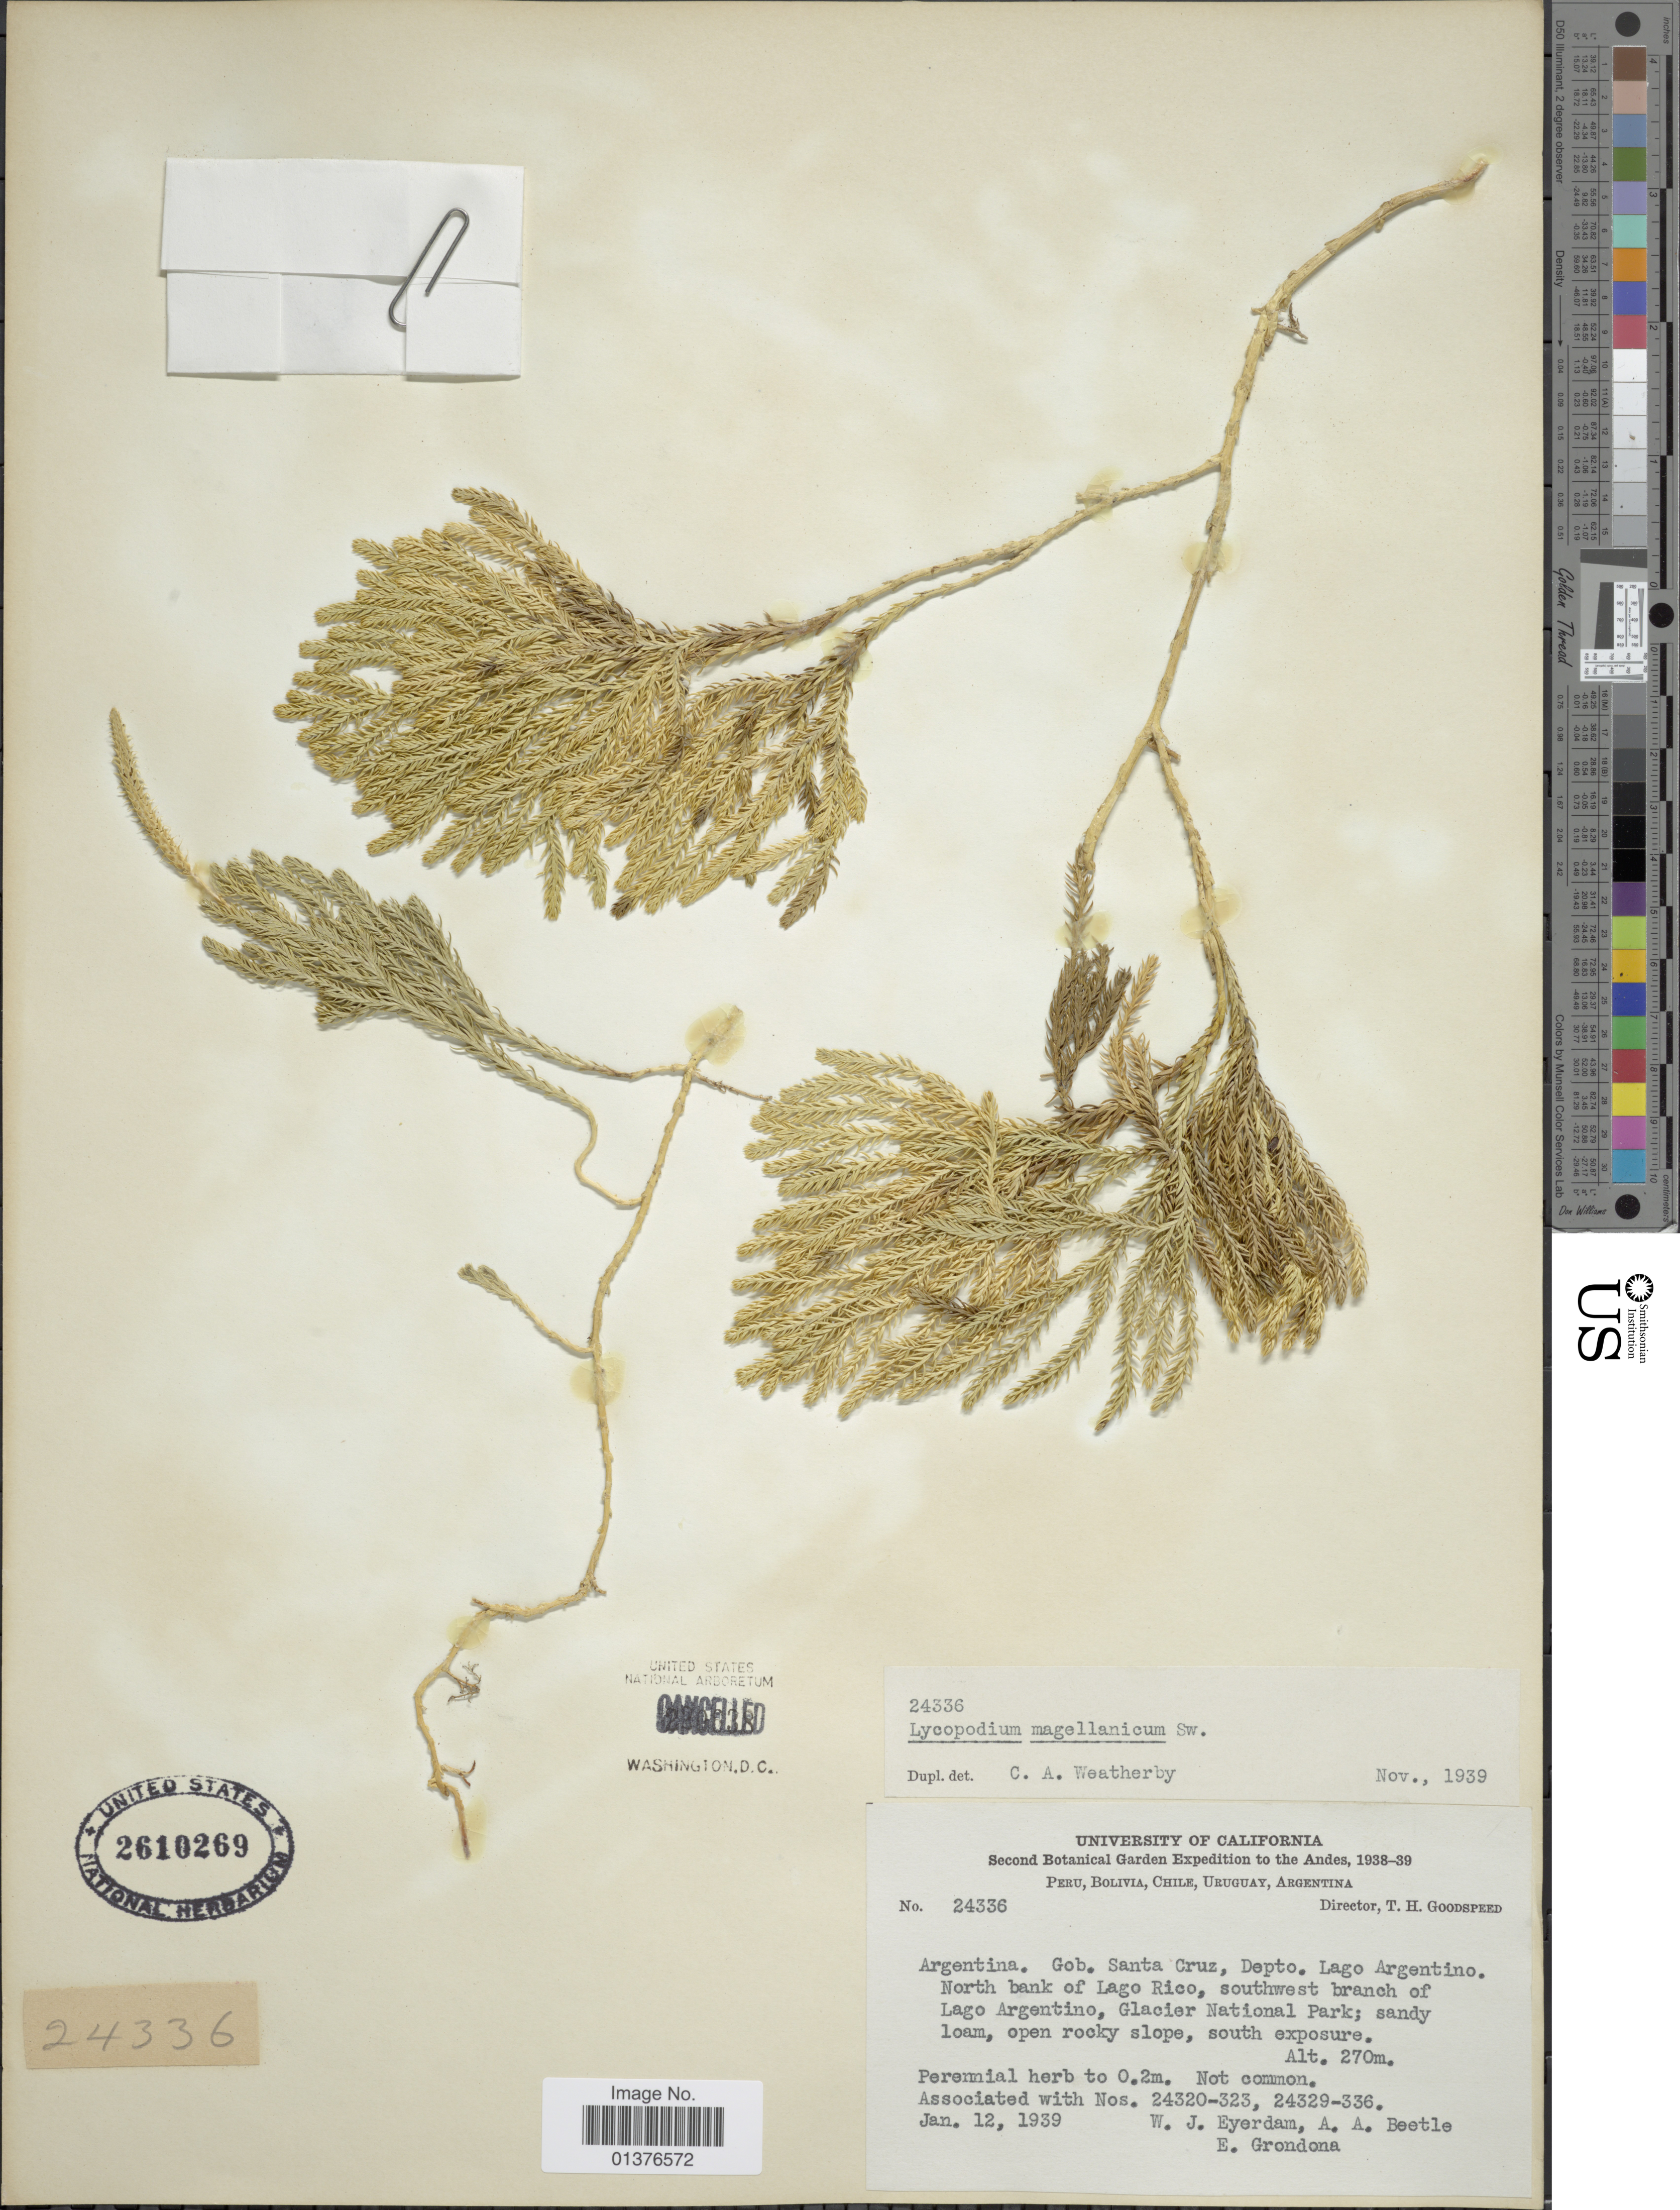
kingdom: Plantae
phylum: Tracheophyta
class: Lycopodiopsida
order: Lycopodiales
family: Lycopodiaceae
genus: Austrolycopodium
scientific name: Austrolycopodium magellanicum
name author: (P. Beauv.) Holub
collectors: W. J. Eyerdam, A. A. Beetle & E. Grondona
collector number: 24336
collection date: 1939-01-12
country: Argentina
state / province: Santa Cruz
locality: Depto. Lago Argentino, north bank of Lago Rico, southwest branch of Lago Argentino, Glacier National Park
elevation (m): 270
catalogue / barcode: US 2610269